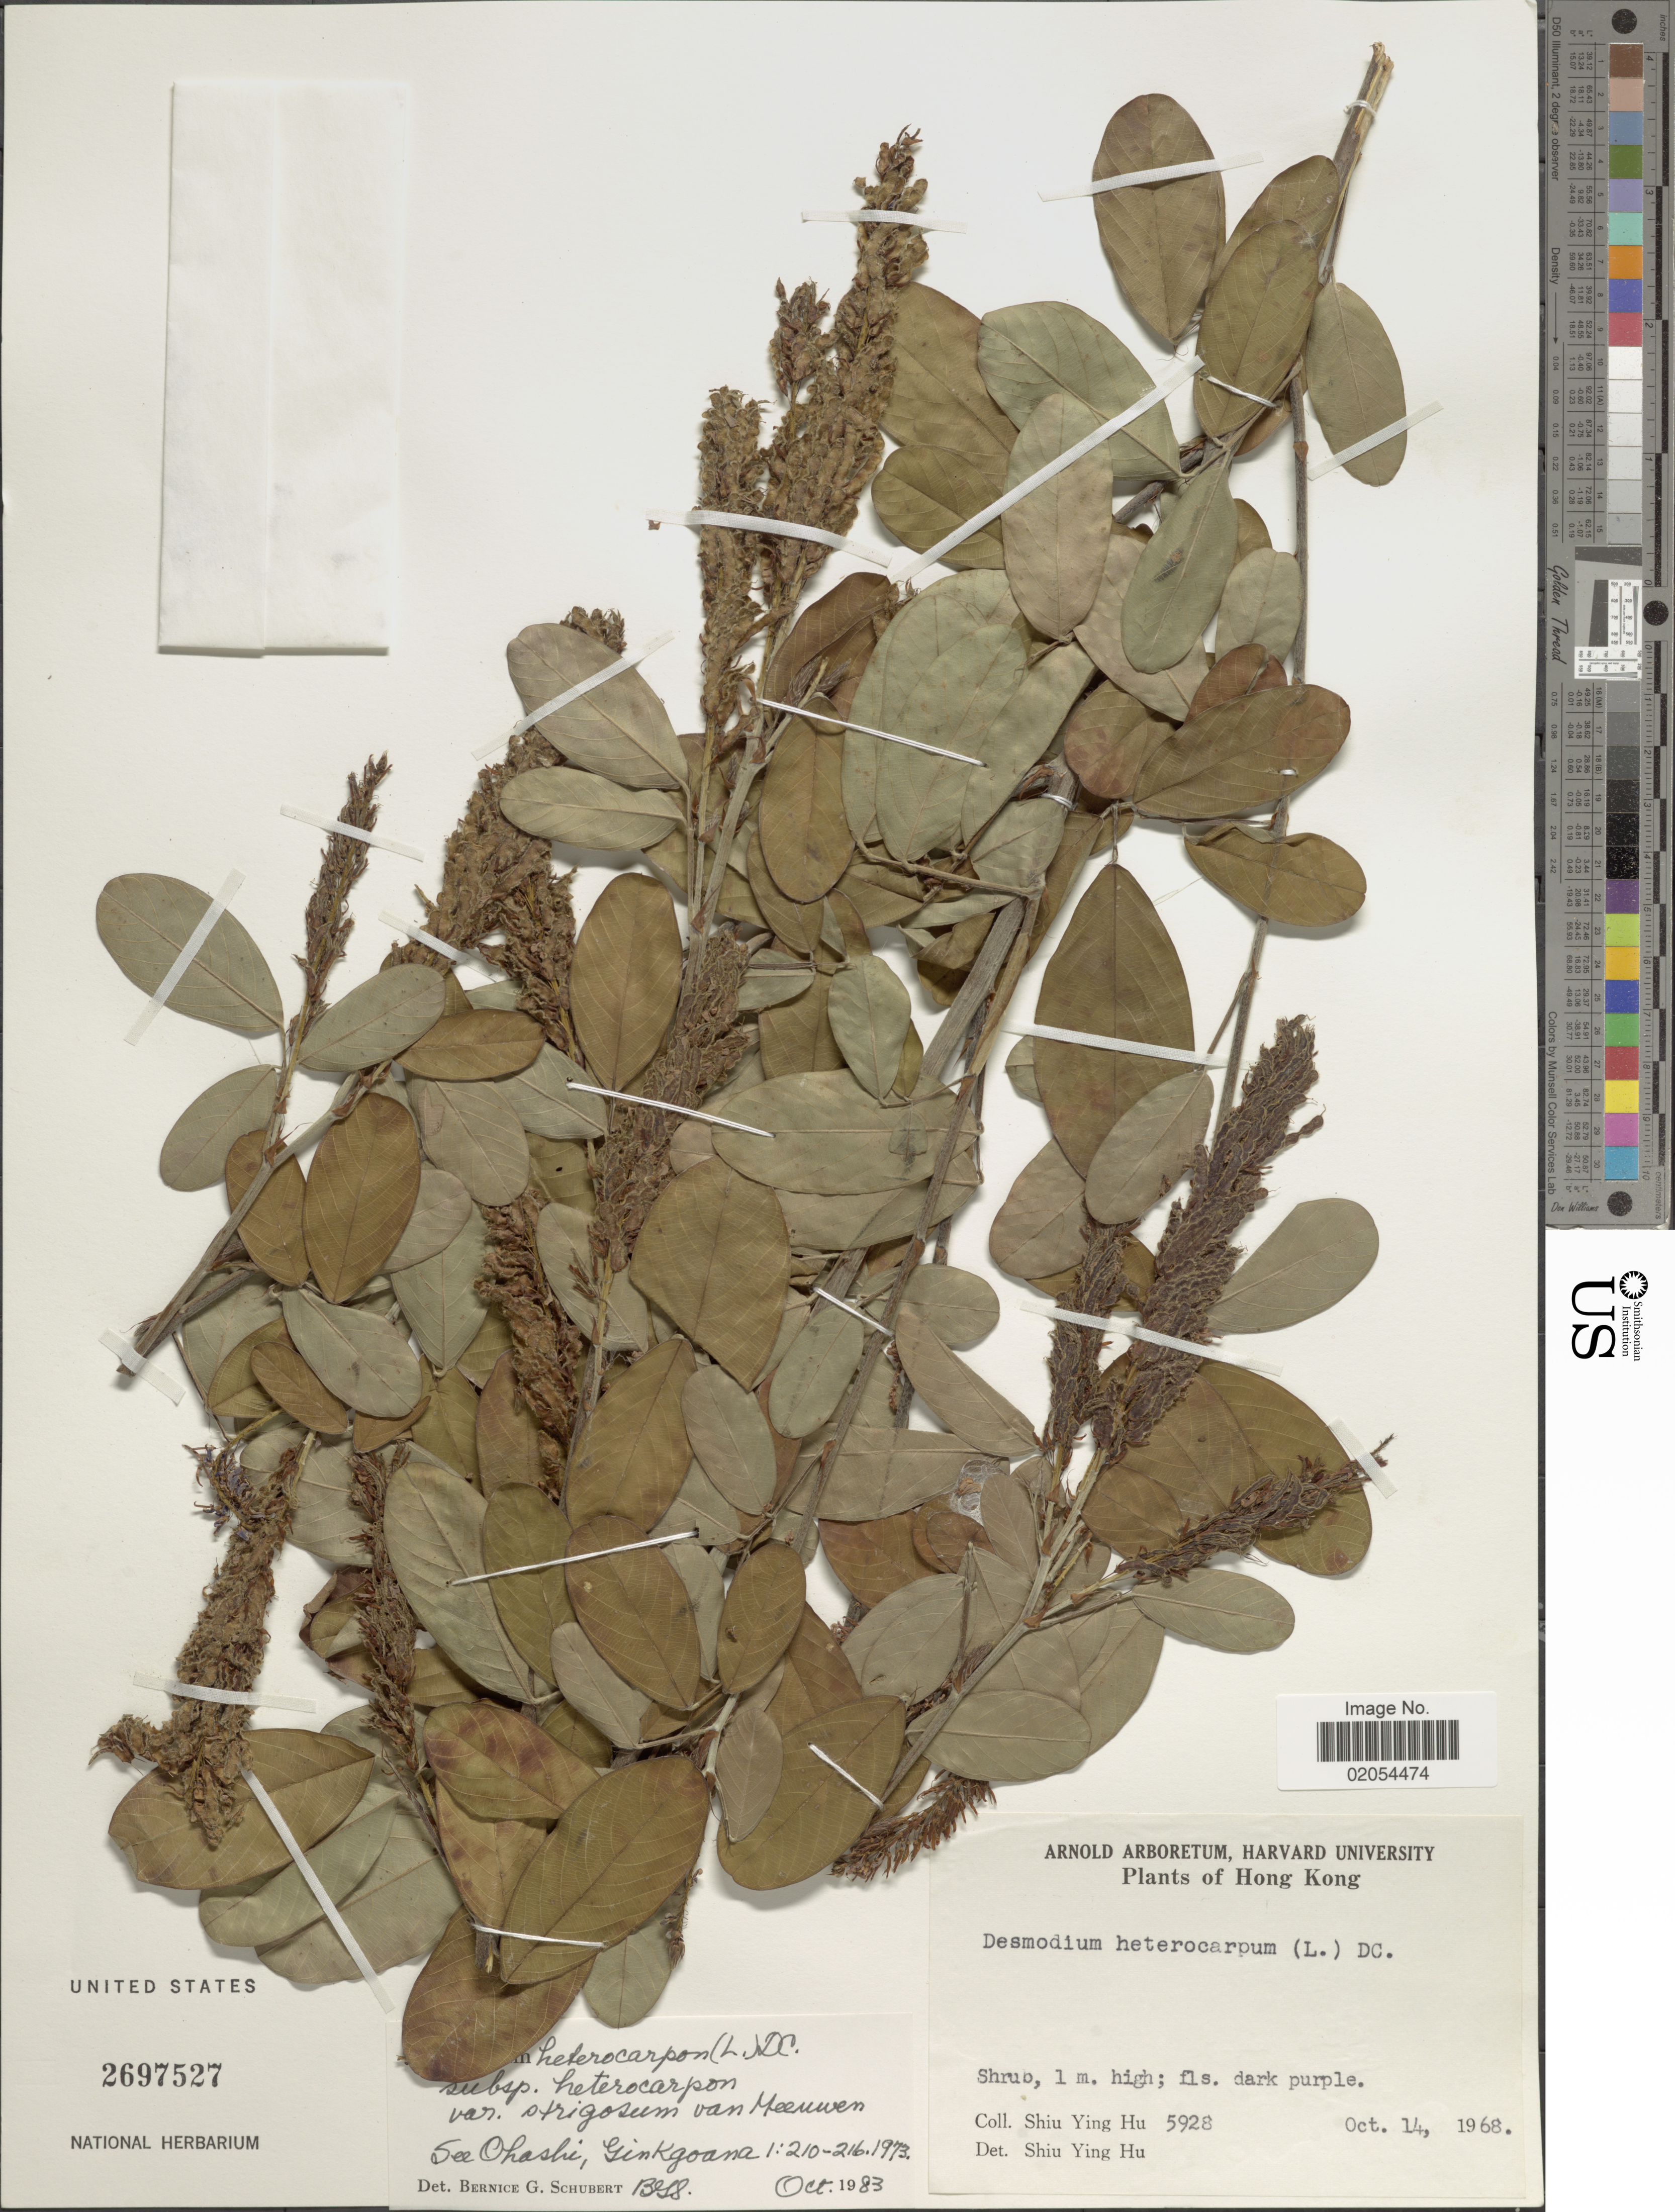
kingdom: Plantae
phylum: Tracheophyta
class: Magnoliopsida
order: Fabales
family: Fabaceae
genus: Grona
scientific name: Grona heterocarpos var. strigosa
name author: (Meeuwen) H. Ohashi & K. Ohashi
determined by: Strong, Mark T., (BOT), Smithsonian Institution - National Museum of Natural History (UNITED STATES)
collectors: S. Y. Hu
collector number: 5928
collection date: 1968-10-14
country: China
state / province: Hong Kong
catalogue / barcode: US 2697527